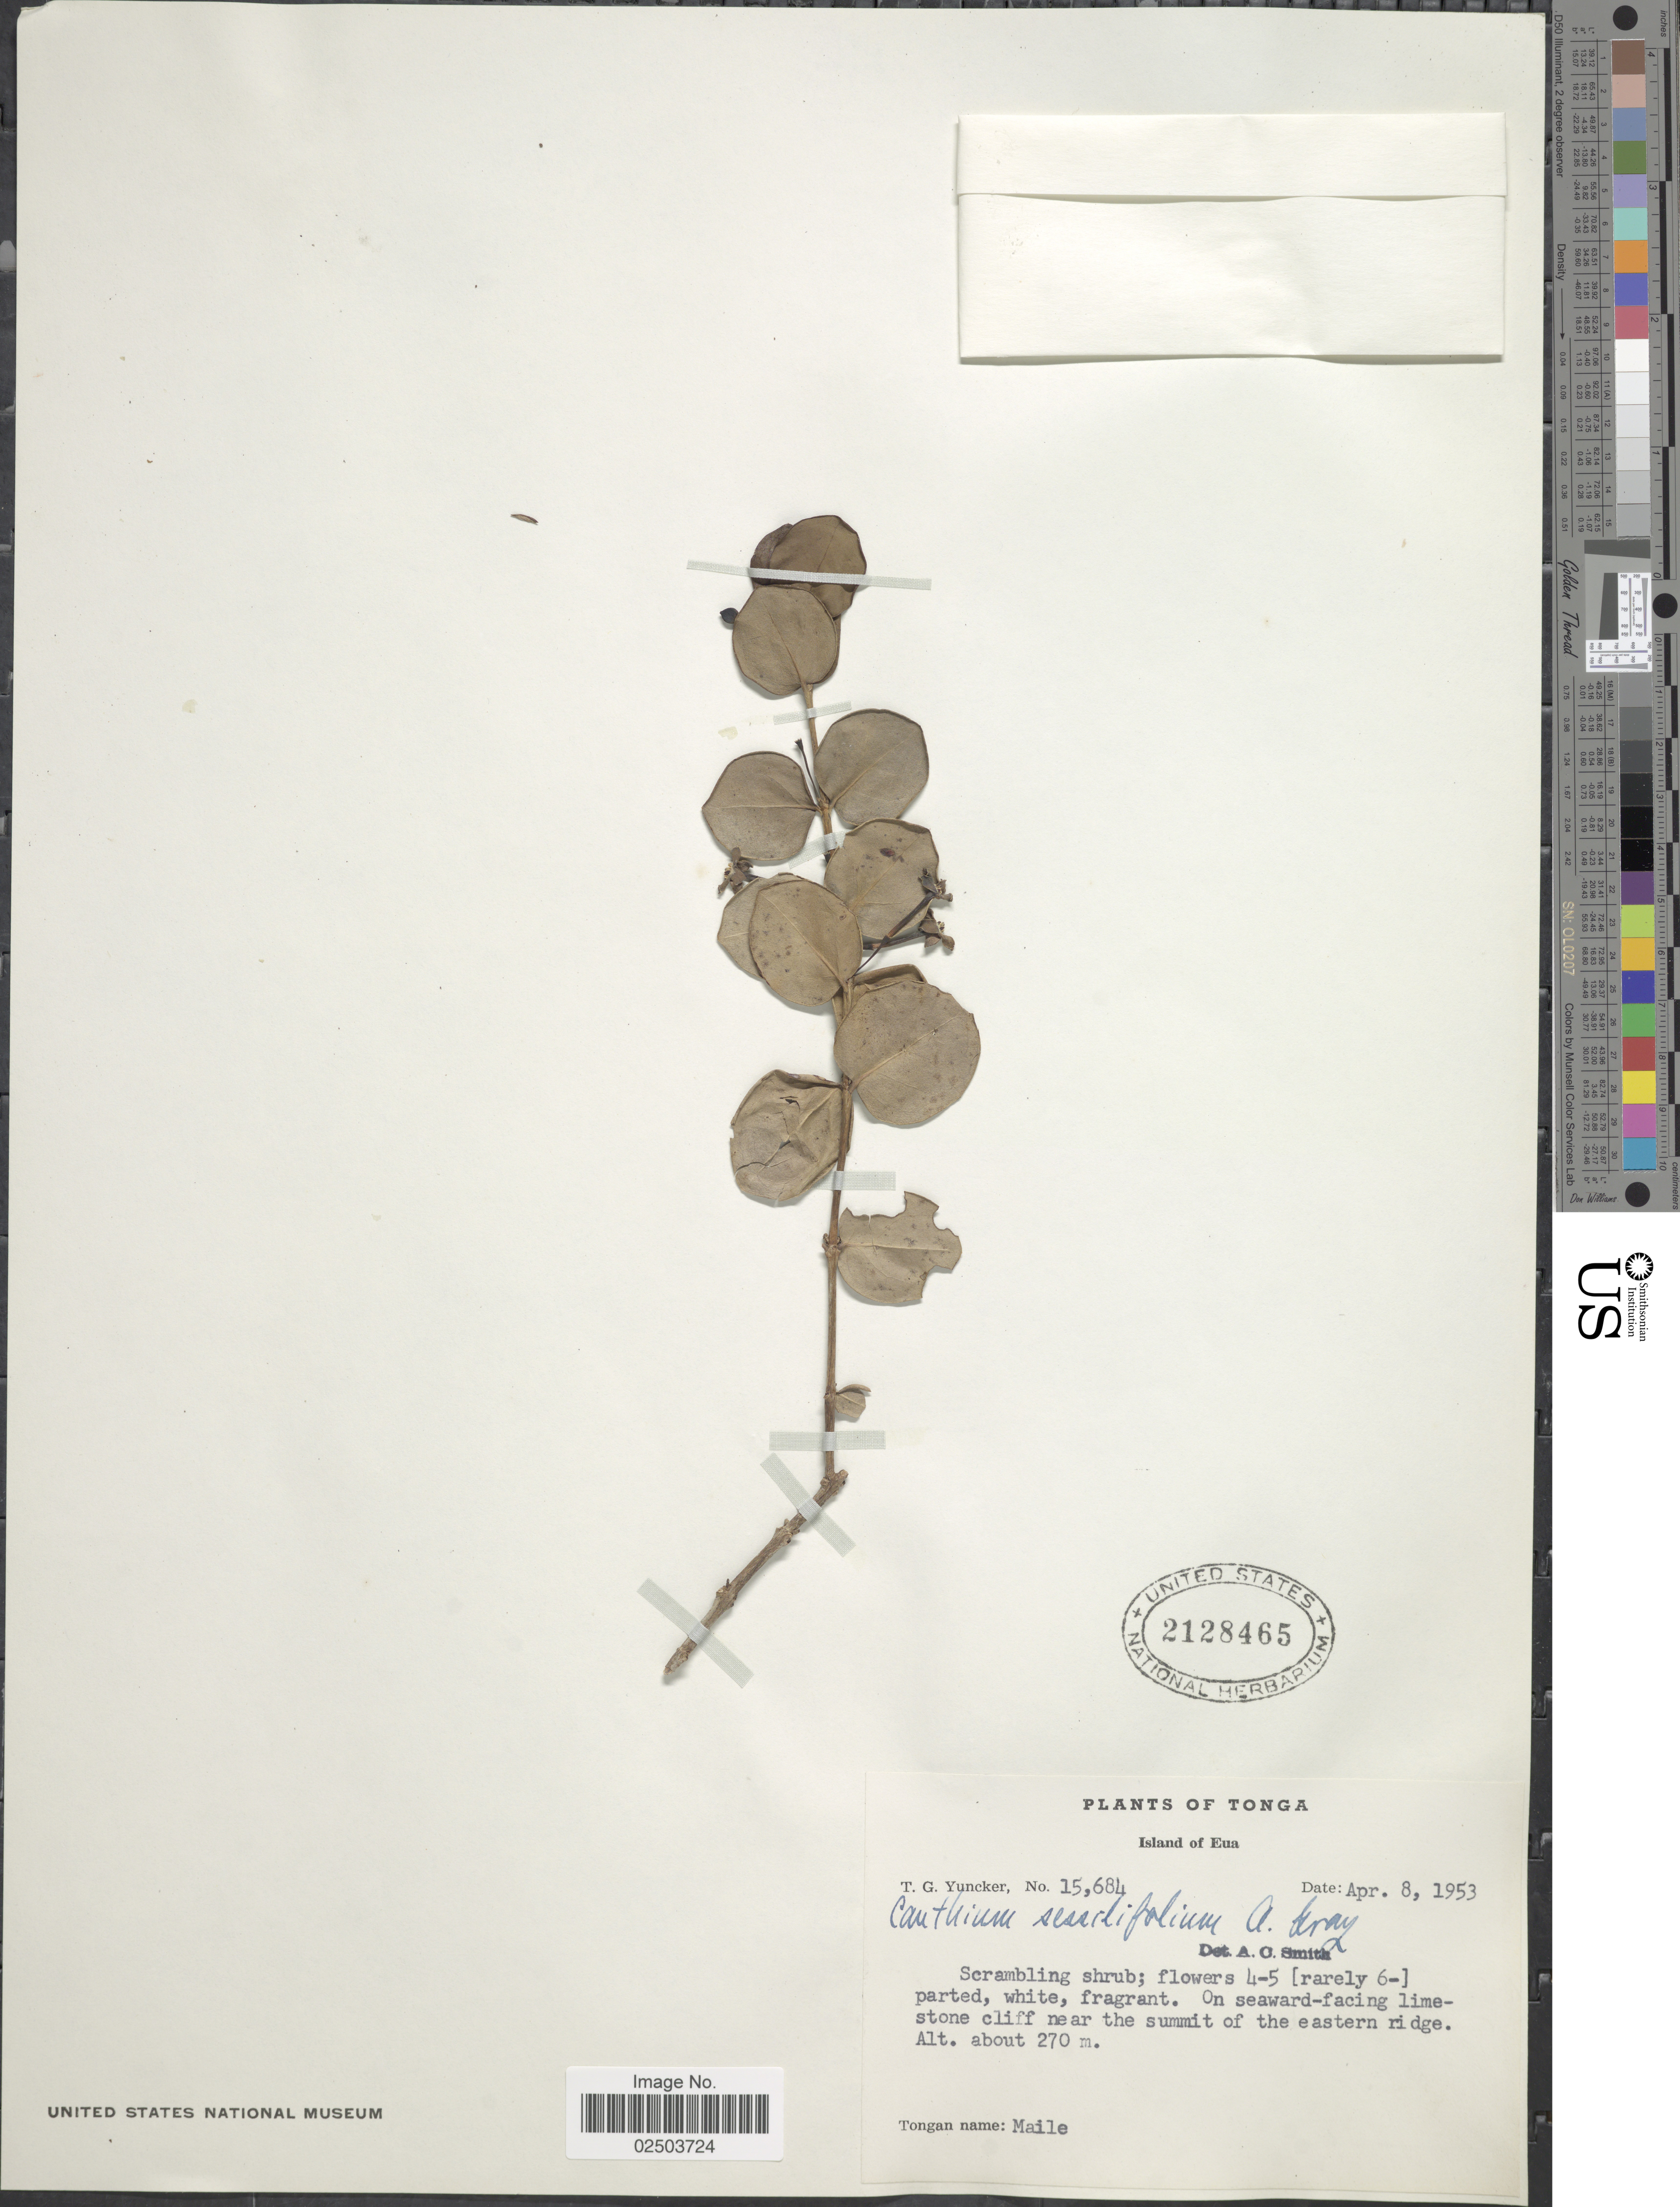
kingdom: Plantae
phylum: Tracheophyta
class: Magnoliopsida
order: Gentianales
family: Rubiaceae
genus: Cyclophyllum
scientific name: Cyclophyllum sessilifolium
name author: (A. Gray) A.C. Sm. & S.P. Darwin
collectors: T. G. Yuncker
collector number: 15684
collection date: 1953-04-08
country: Tonga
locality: Island of Eua. On seaward-facing limestone cliff near the summit of the eastern ridge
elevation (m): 270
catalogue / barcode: US 2128465